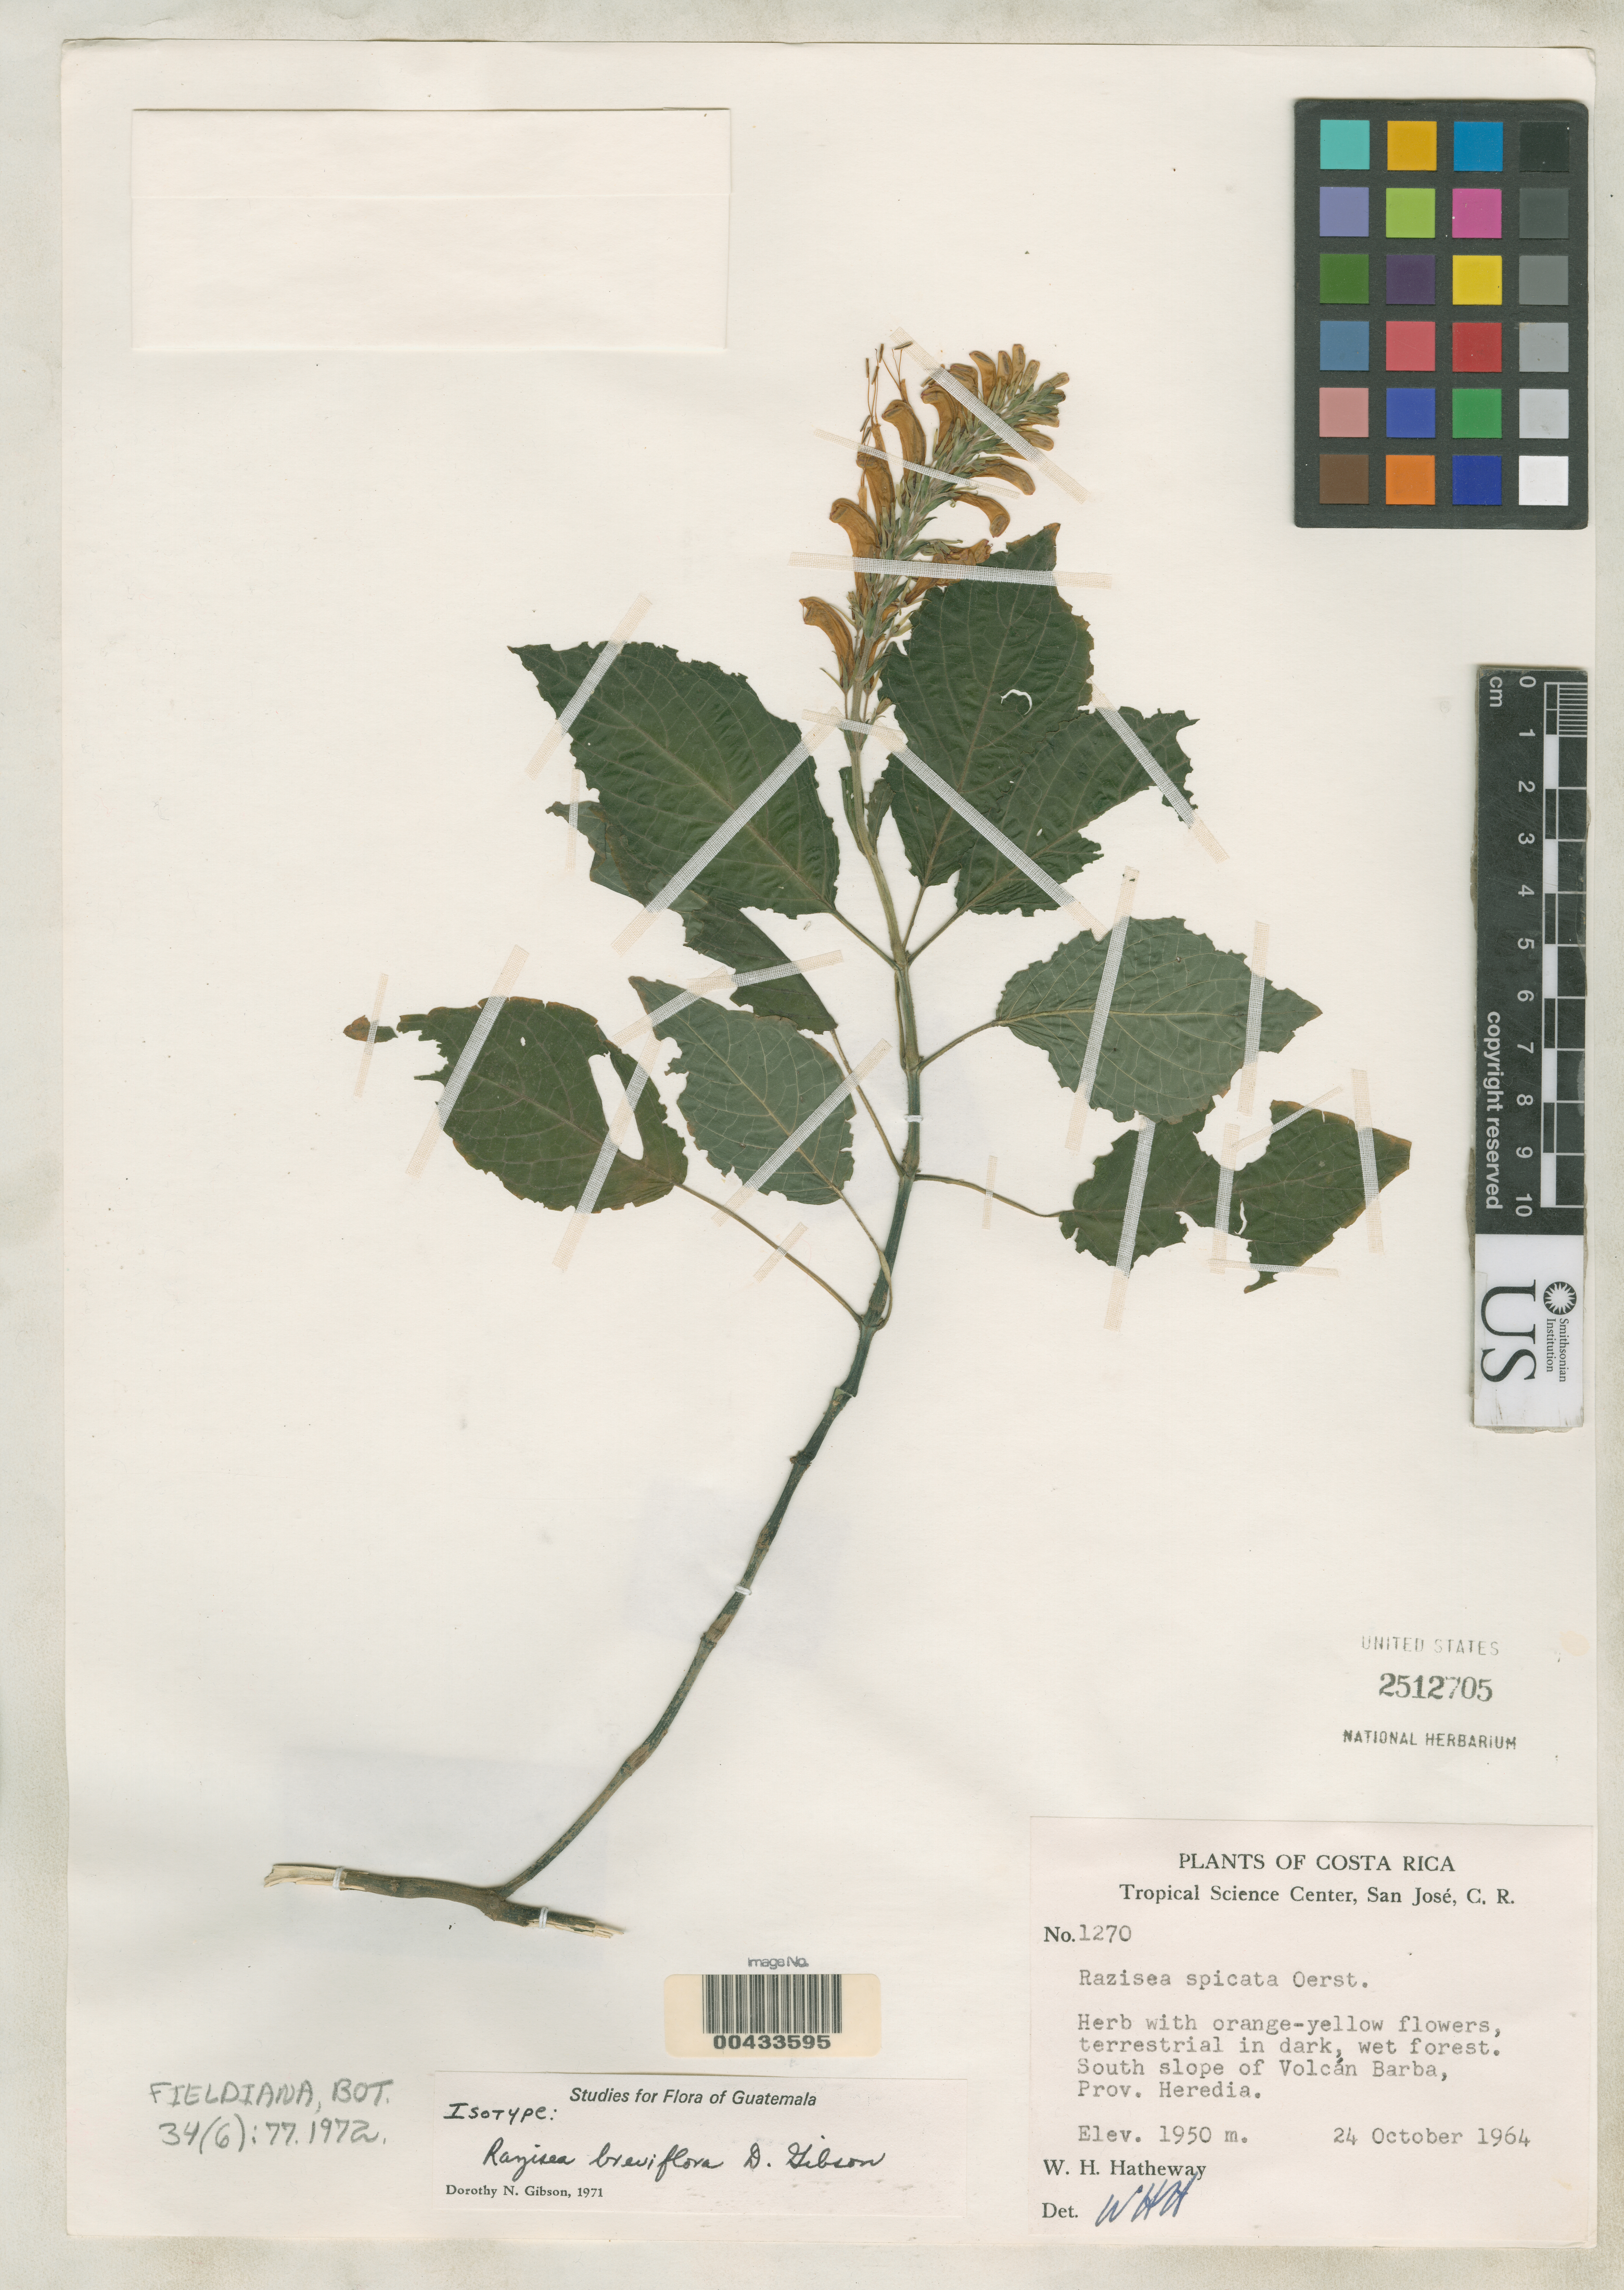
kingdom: Plantae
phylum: Tracheophyta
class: Magnoliopsida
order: Lamiales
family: Acanthaceae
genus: Razisea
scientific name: Razisea breviflora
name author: D.N. Gibson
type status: Isotype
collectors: W. H. Hatheway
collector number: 1270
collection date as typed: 24 Oct 1964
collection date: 1964-10-24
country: Costa Rica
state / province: Heredia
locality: S slope of Volcan Barba.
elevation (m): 1950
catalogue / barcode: US 2512705